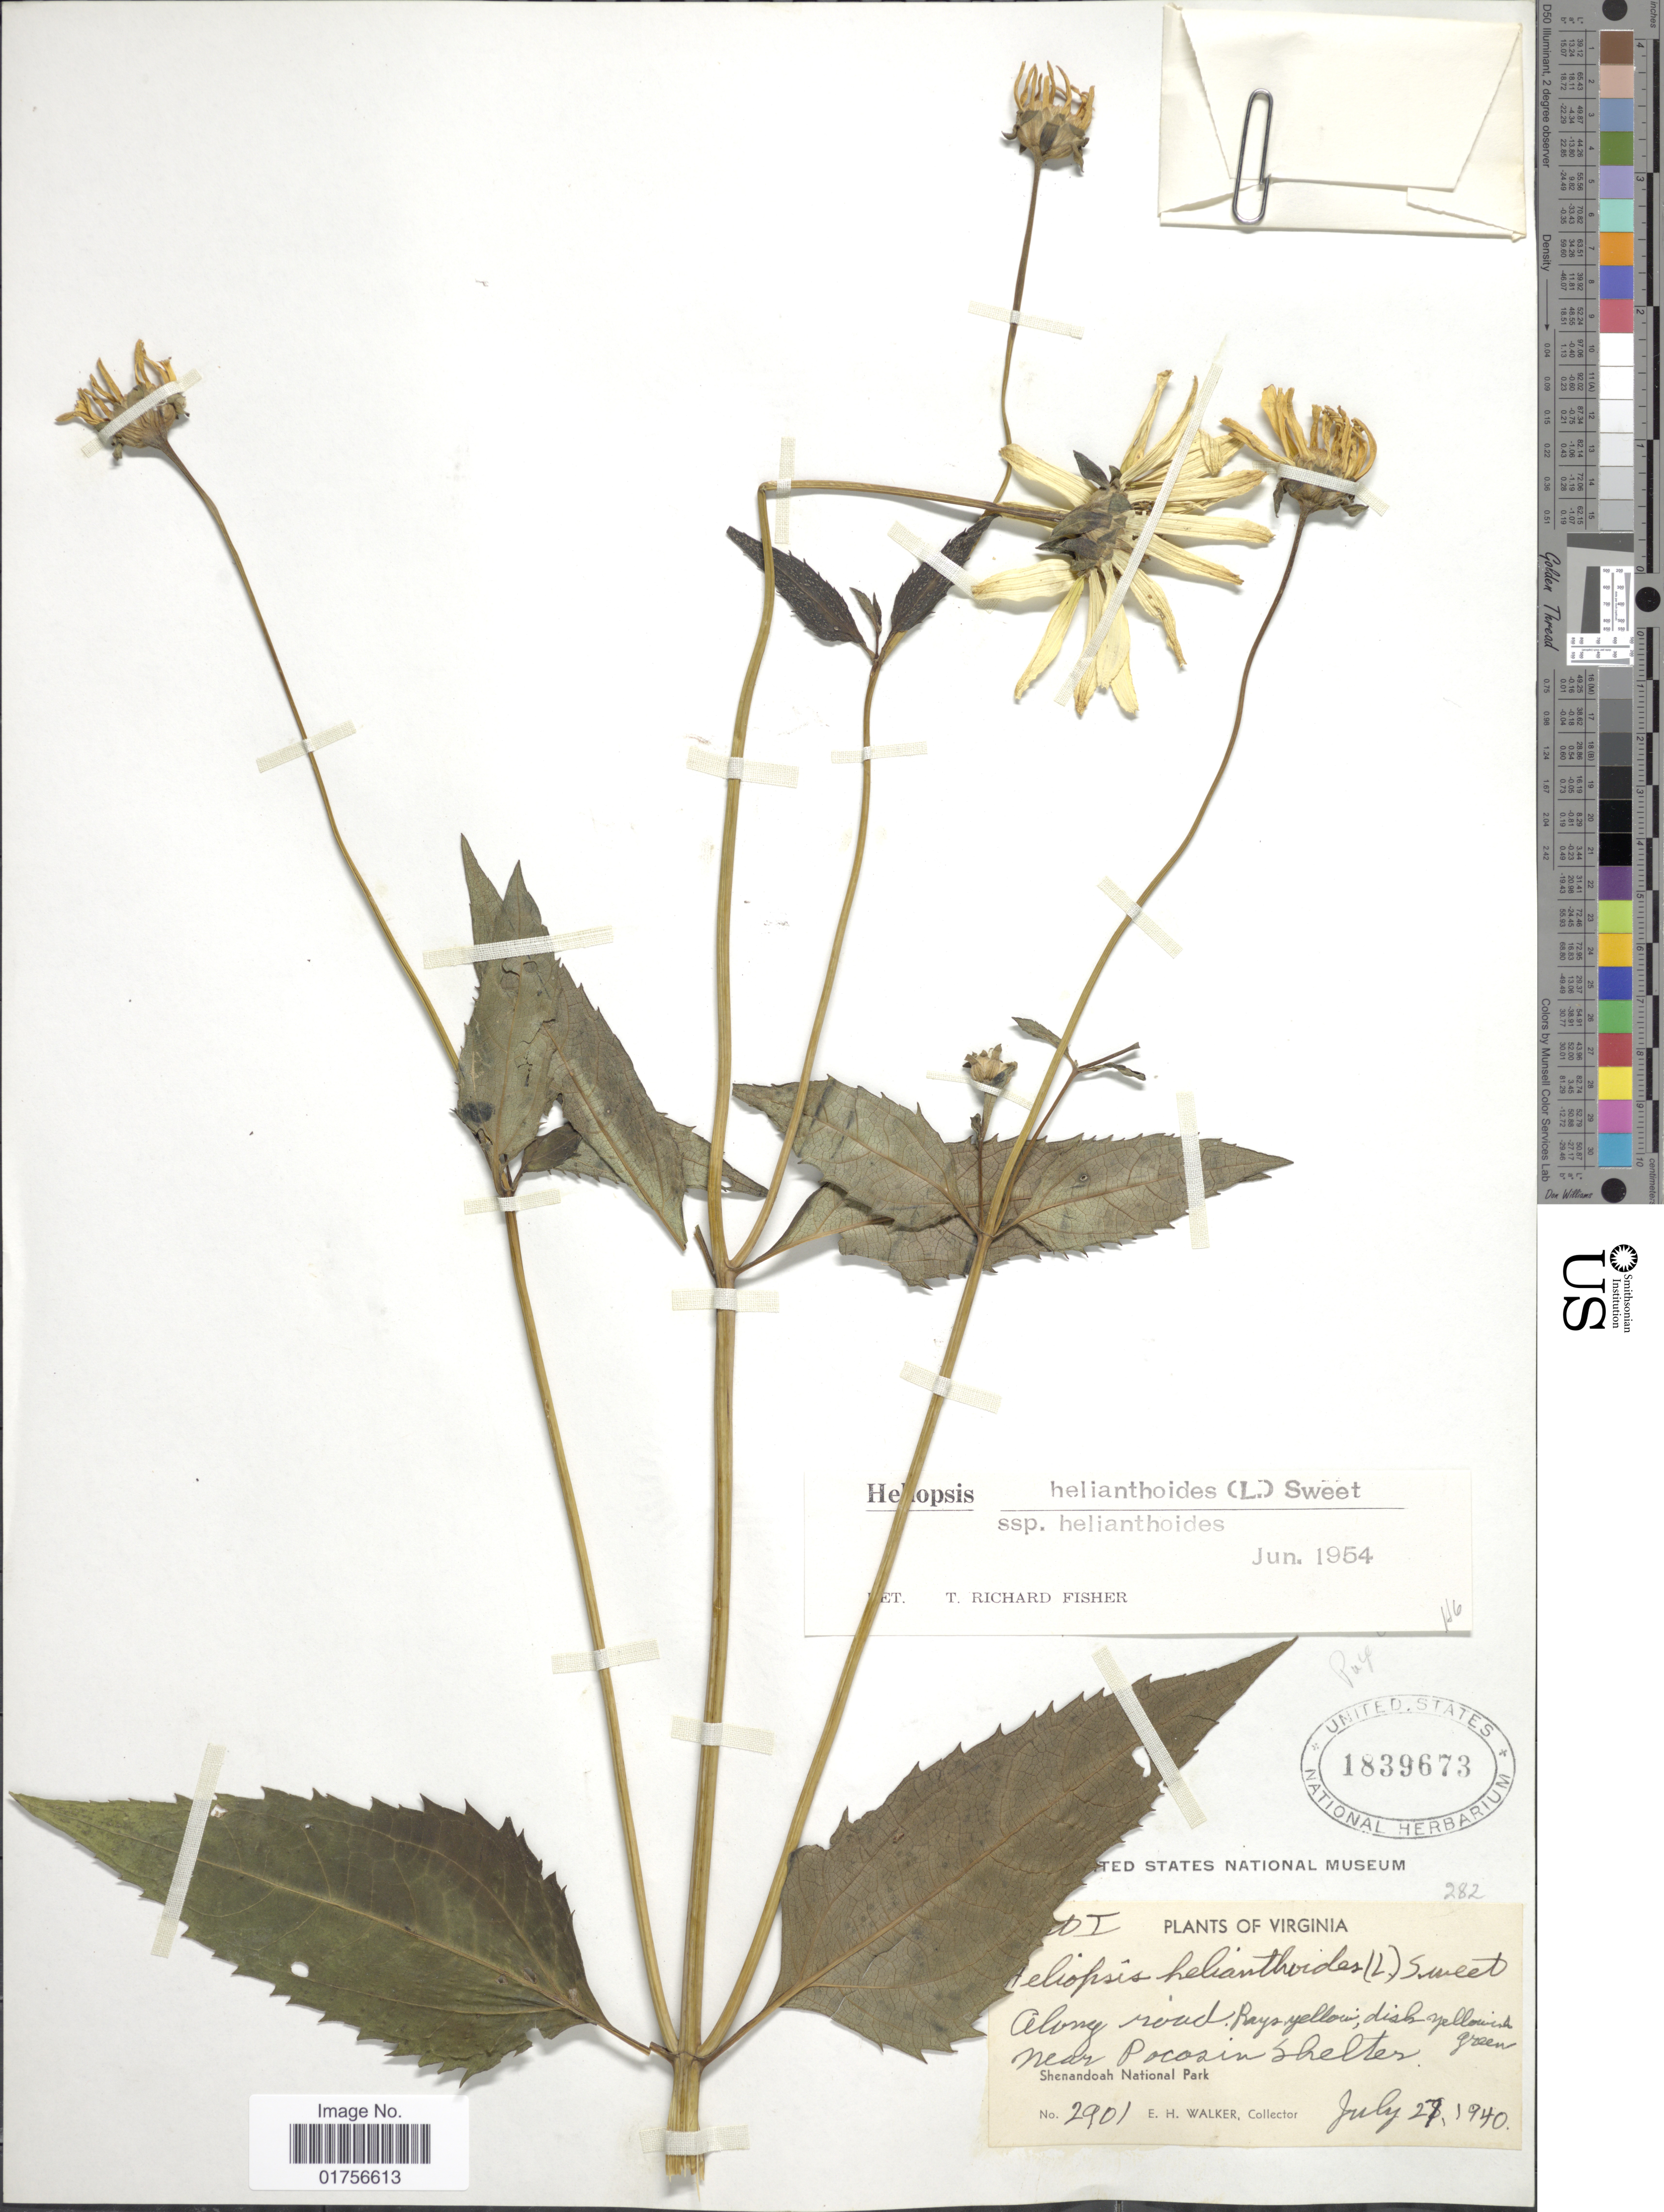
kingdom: Plantae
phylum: Tracheophyta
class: Magnoliopsida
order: Asterales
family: Asteraceae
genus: Heliopsis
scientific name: Heliopsis helianthoides subsp. helianthoides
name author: (L.) Sweet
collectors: E. H. Walker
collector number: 2901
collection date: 1940-07-27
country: United States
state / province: Virginia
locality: Along road, near Pocazin Shelter, Shenandoah National Park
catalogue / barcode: US 1839673